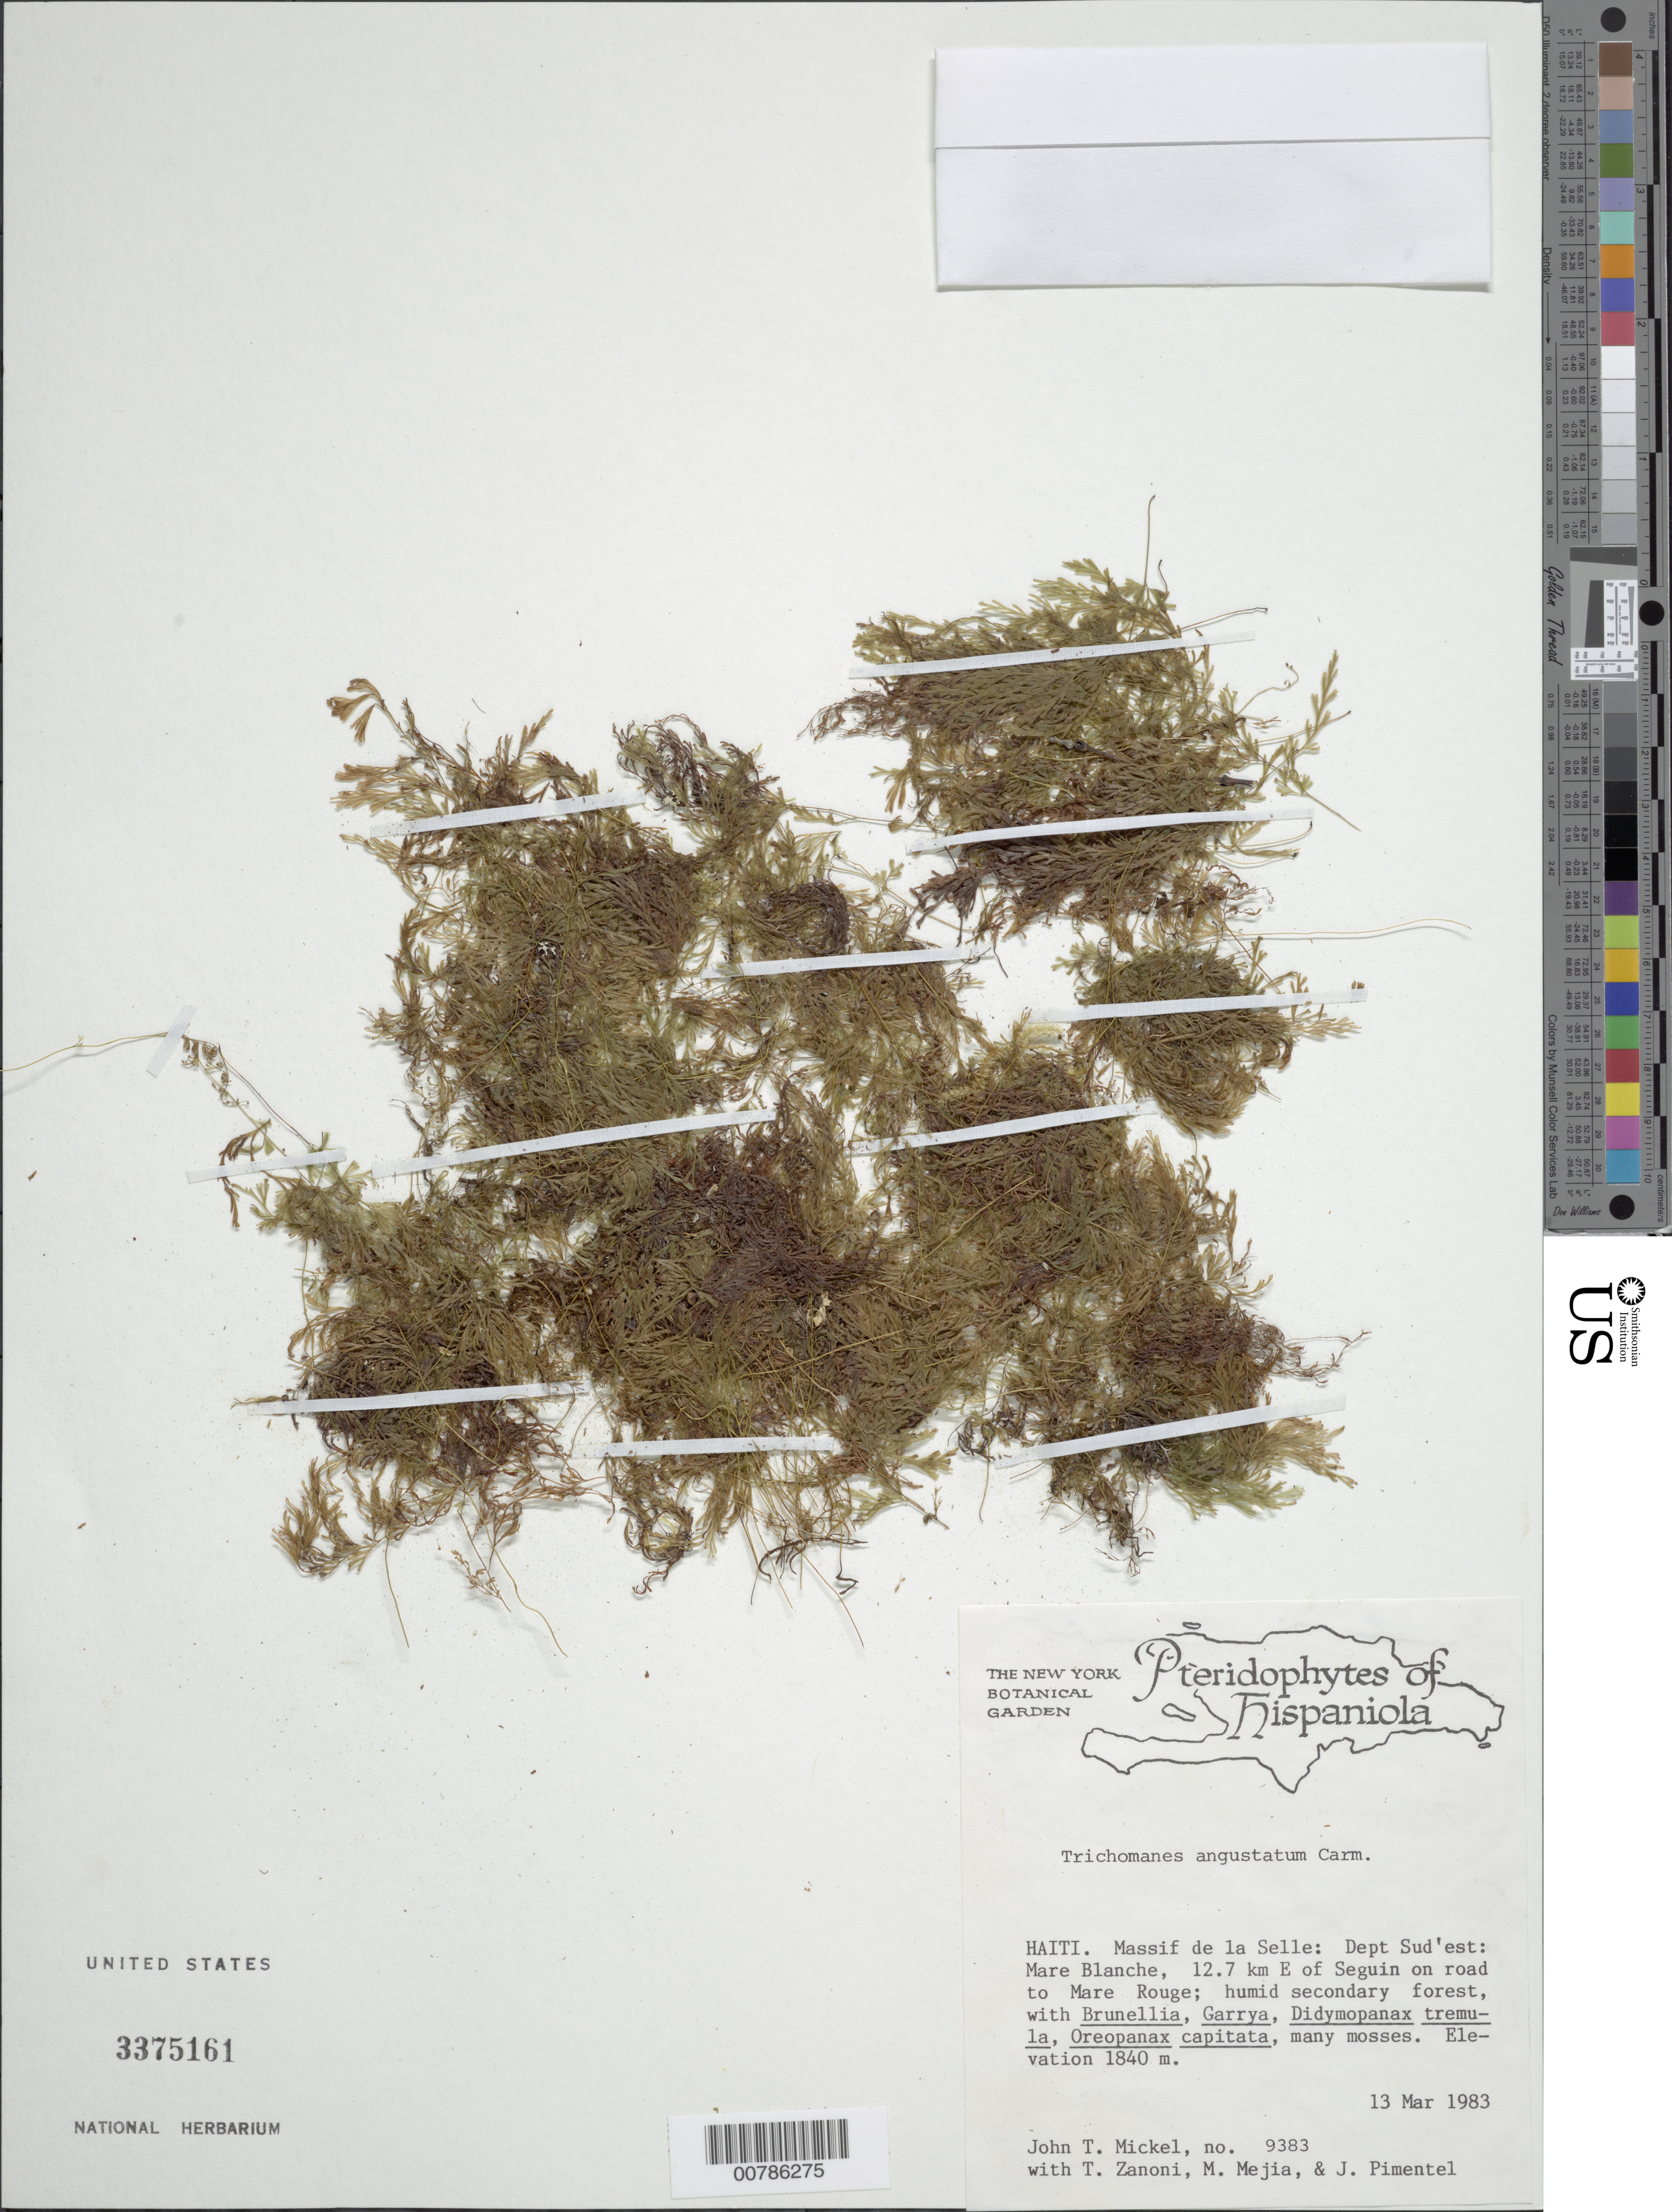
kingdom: Plantae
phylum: Tracheophyta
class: Polypodiopsida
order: Hymenophyllales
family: Hymenophyllaceae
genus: Polyphlebium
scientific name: Polyphlebium angustatum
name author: (Carmich.) Ebihara & Dubuisson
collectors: J. T. Mickel, T. A. Zanoni, M. Mejia & J. Pimentel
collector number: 9383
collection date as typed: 13 Mar 1983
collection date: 1983-03-13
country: Haiti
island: Hispaniola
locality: Massif de la Selle, Dept. Sud'est, Mare Blanche, 12.7 km E of Sgeuin on road to Mare Rouge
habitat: Humid secondary forest, with Brunellia, Garrya, Didymopanax tremula, Oreopanax capitata, many mosses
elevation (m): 1840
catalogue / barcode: US 3375161